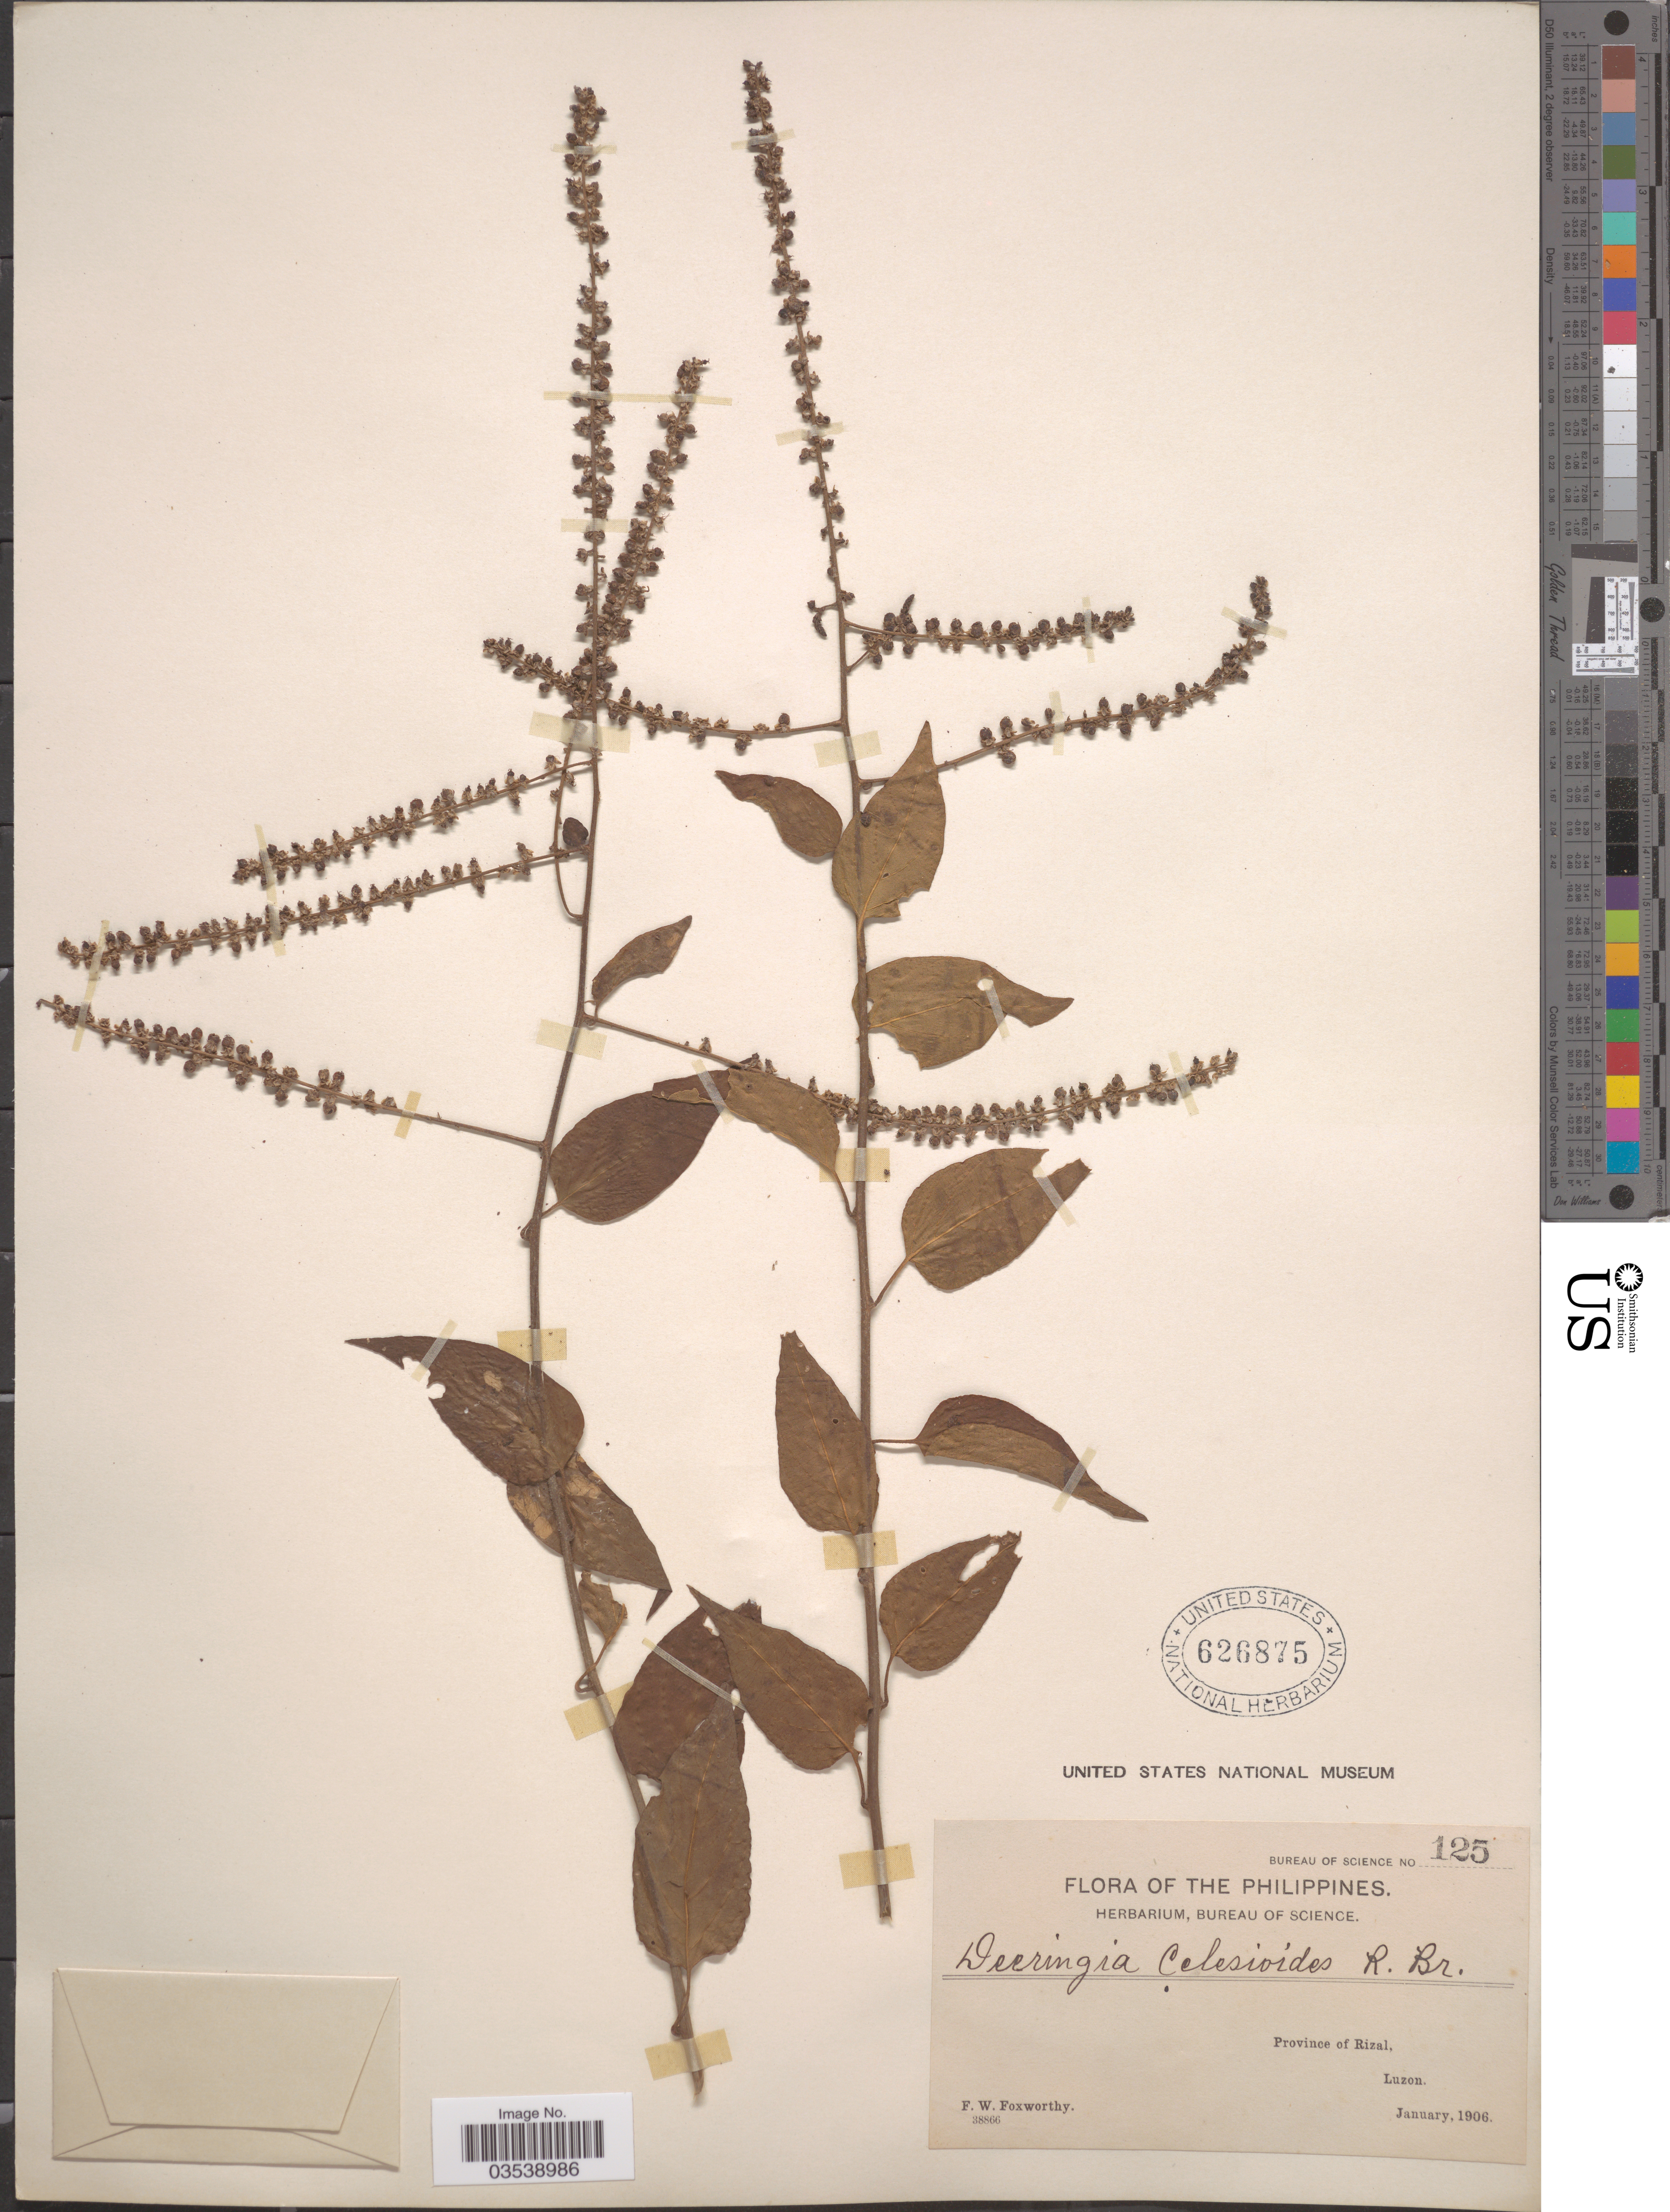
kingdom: Plantae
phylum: Tracheophyta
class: Magnoliopsida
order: Caryophyllales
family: Amaranthaceae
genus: Deeringia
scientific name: Deeringia amaranthoides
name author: (Lam.) Merr.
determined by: Strong, Mark T., (BOT), Smithsonian Institution - National Museum of Natural History (UNITED STATES)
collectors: F. W. Foxworthy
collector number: Bureau of Science 125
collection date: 1906-01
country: Philippines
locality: Province of Rizal, Luzon.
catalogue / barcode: US 626875